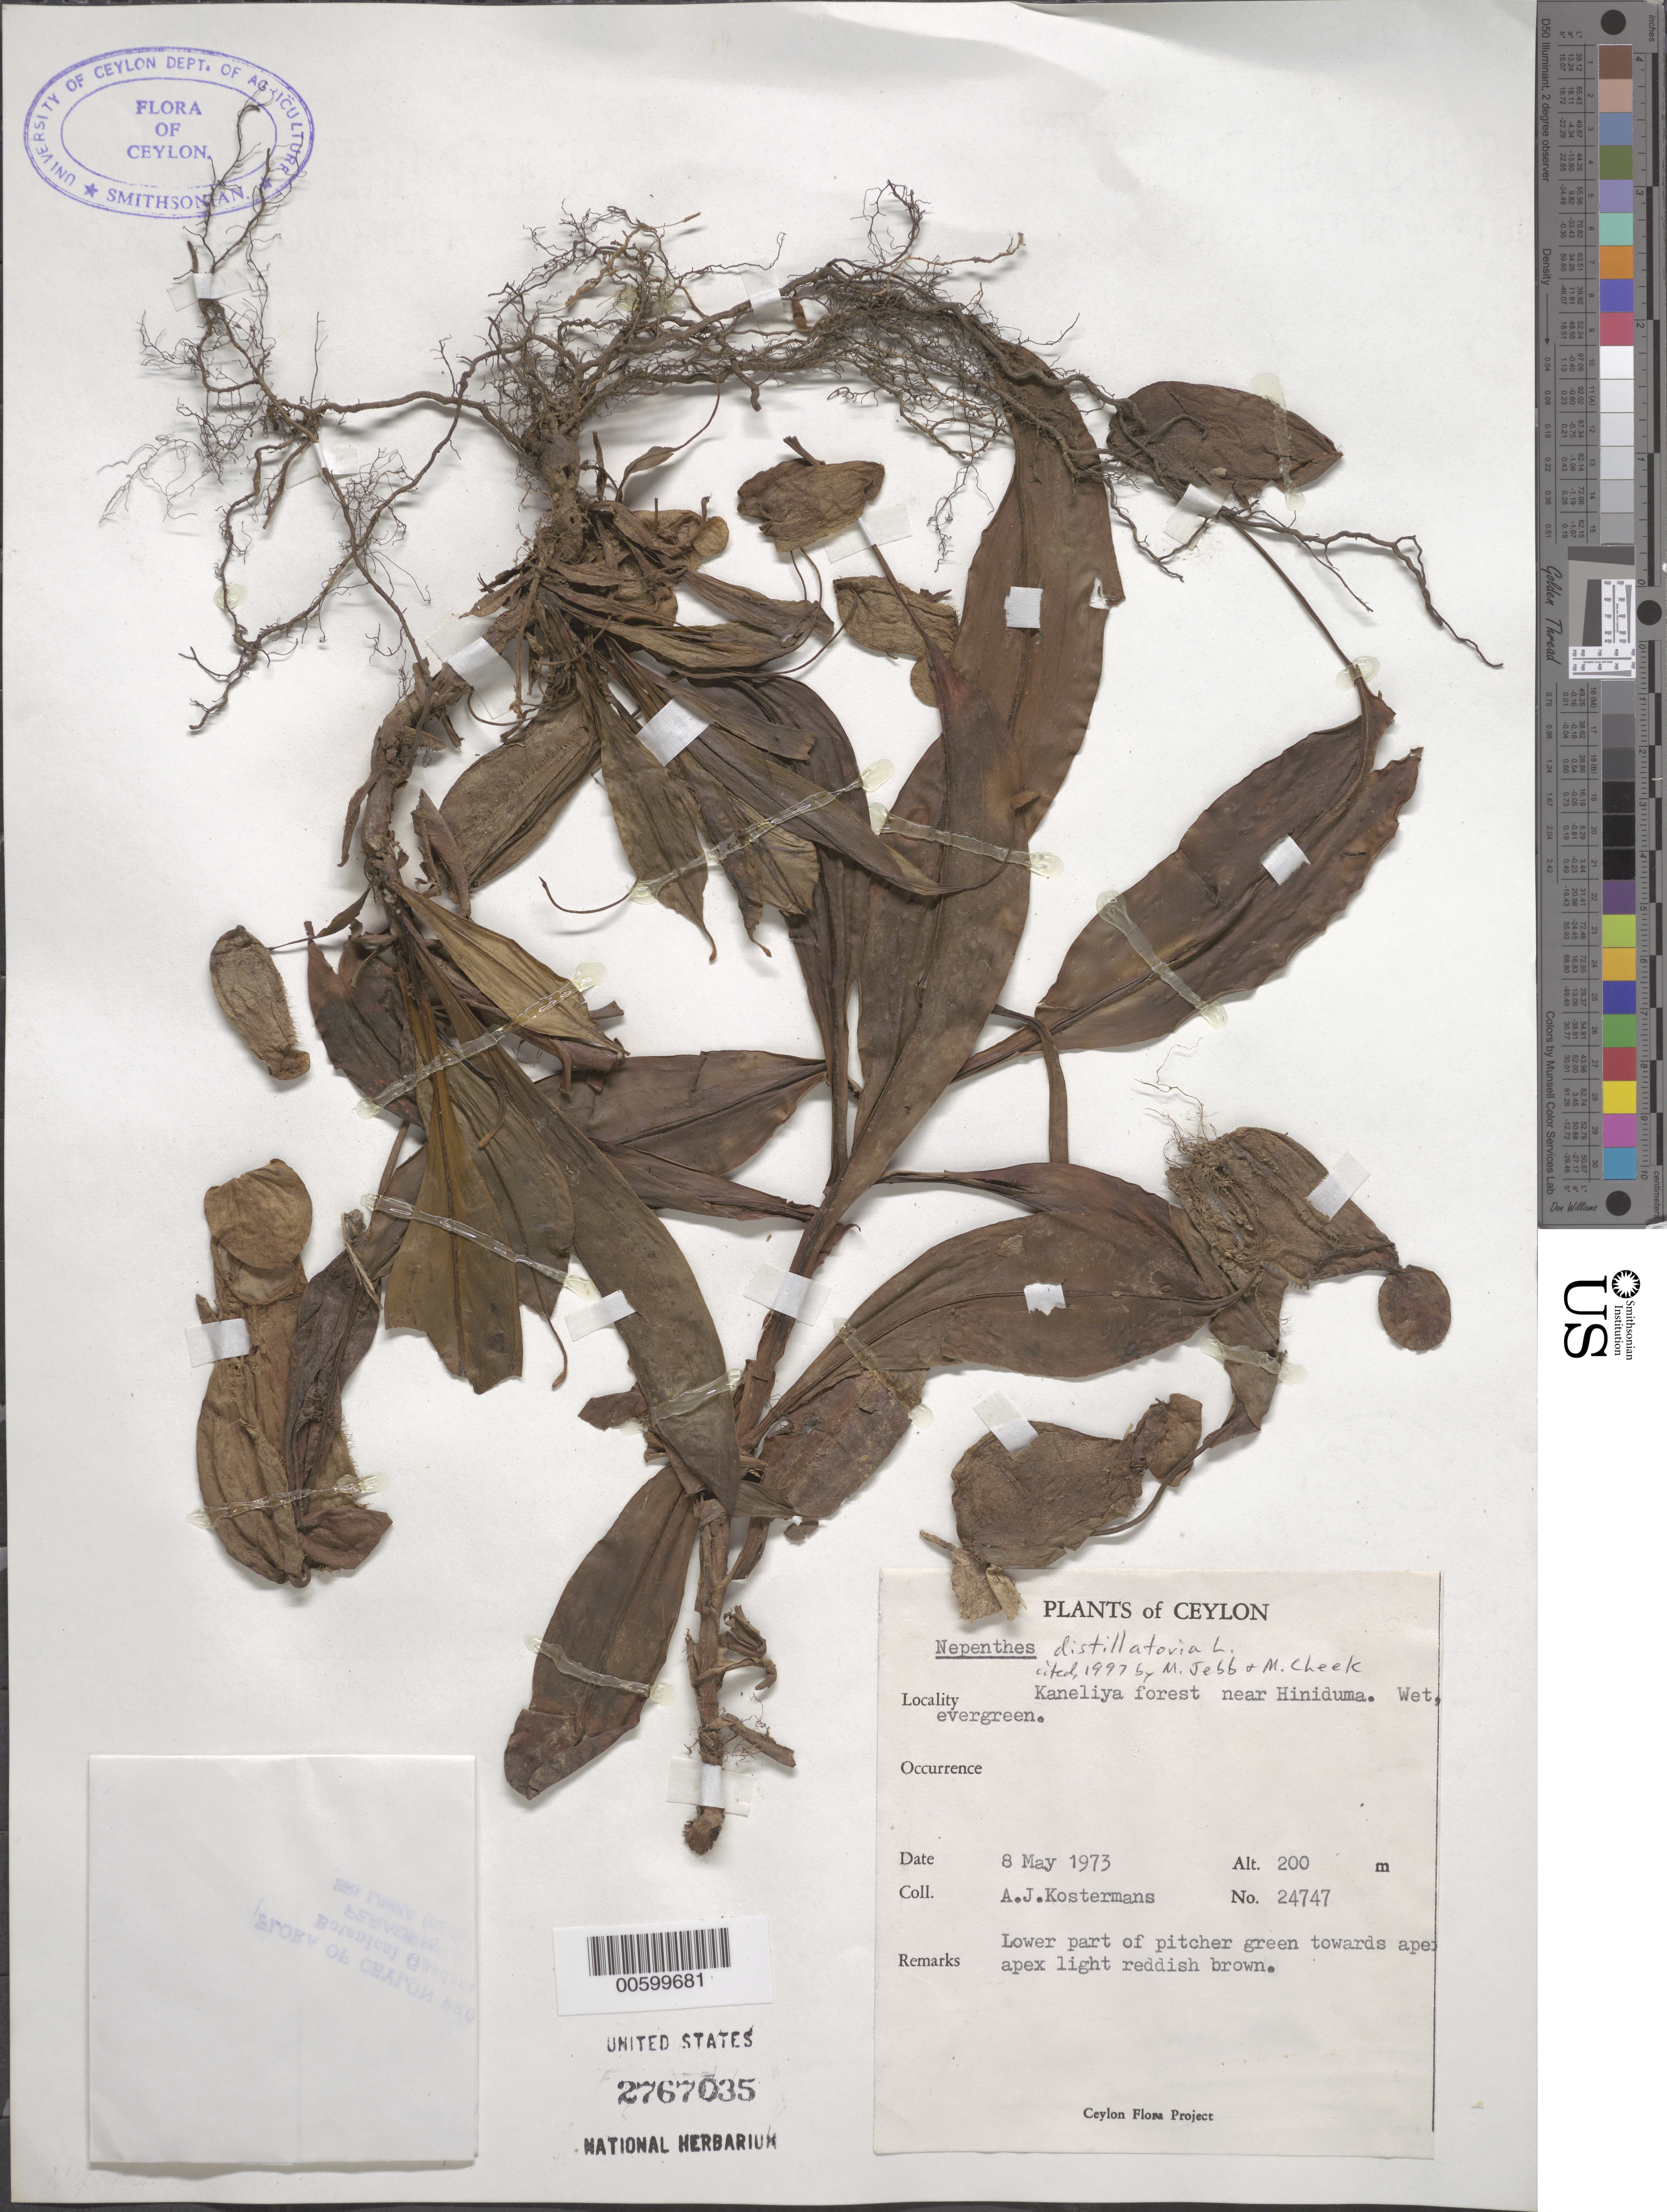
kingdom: Plantae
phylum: Tracheophyta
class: Magnoliopsida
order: Caryophyllales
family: Nepenthaceae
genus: Nepenthes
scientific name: Nepenthes distillatoria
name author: L.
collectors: A. J. G. Kostermans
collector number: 24747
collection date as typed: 08 May 1973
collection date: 1973-05-08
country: Sri Lanka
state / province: Southern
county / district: Galle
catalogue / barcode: US 2767035